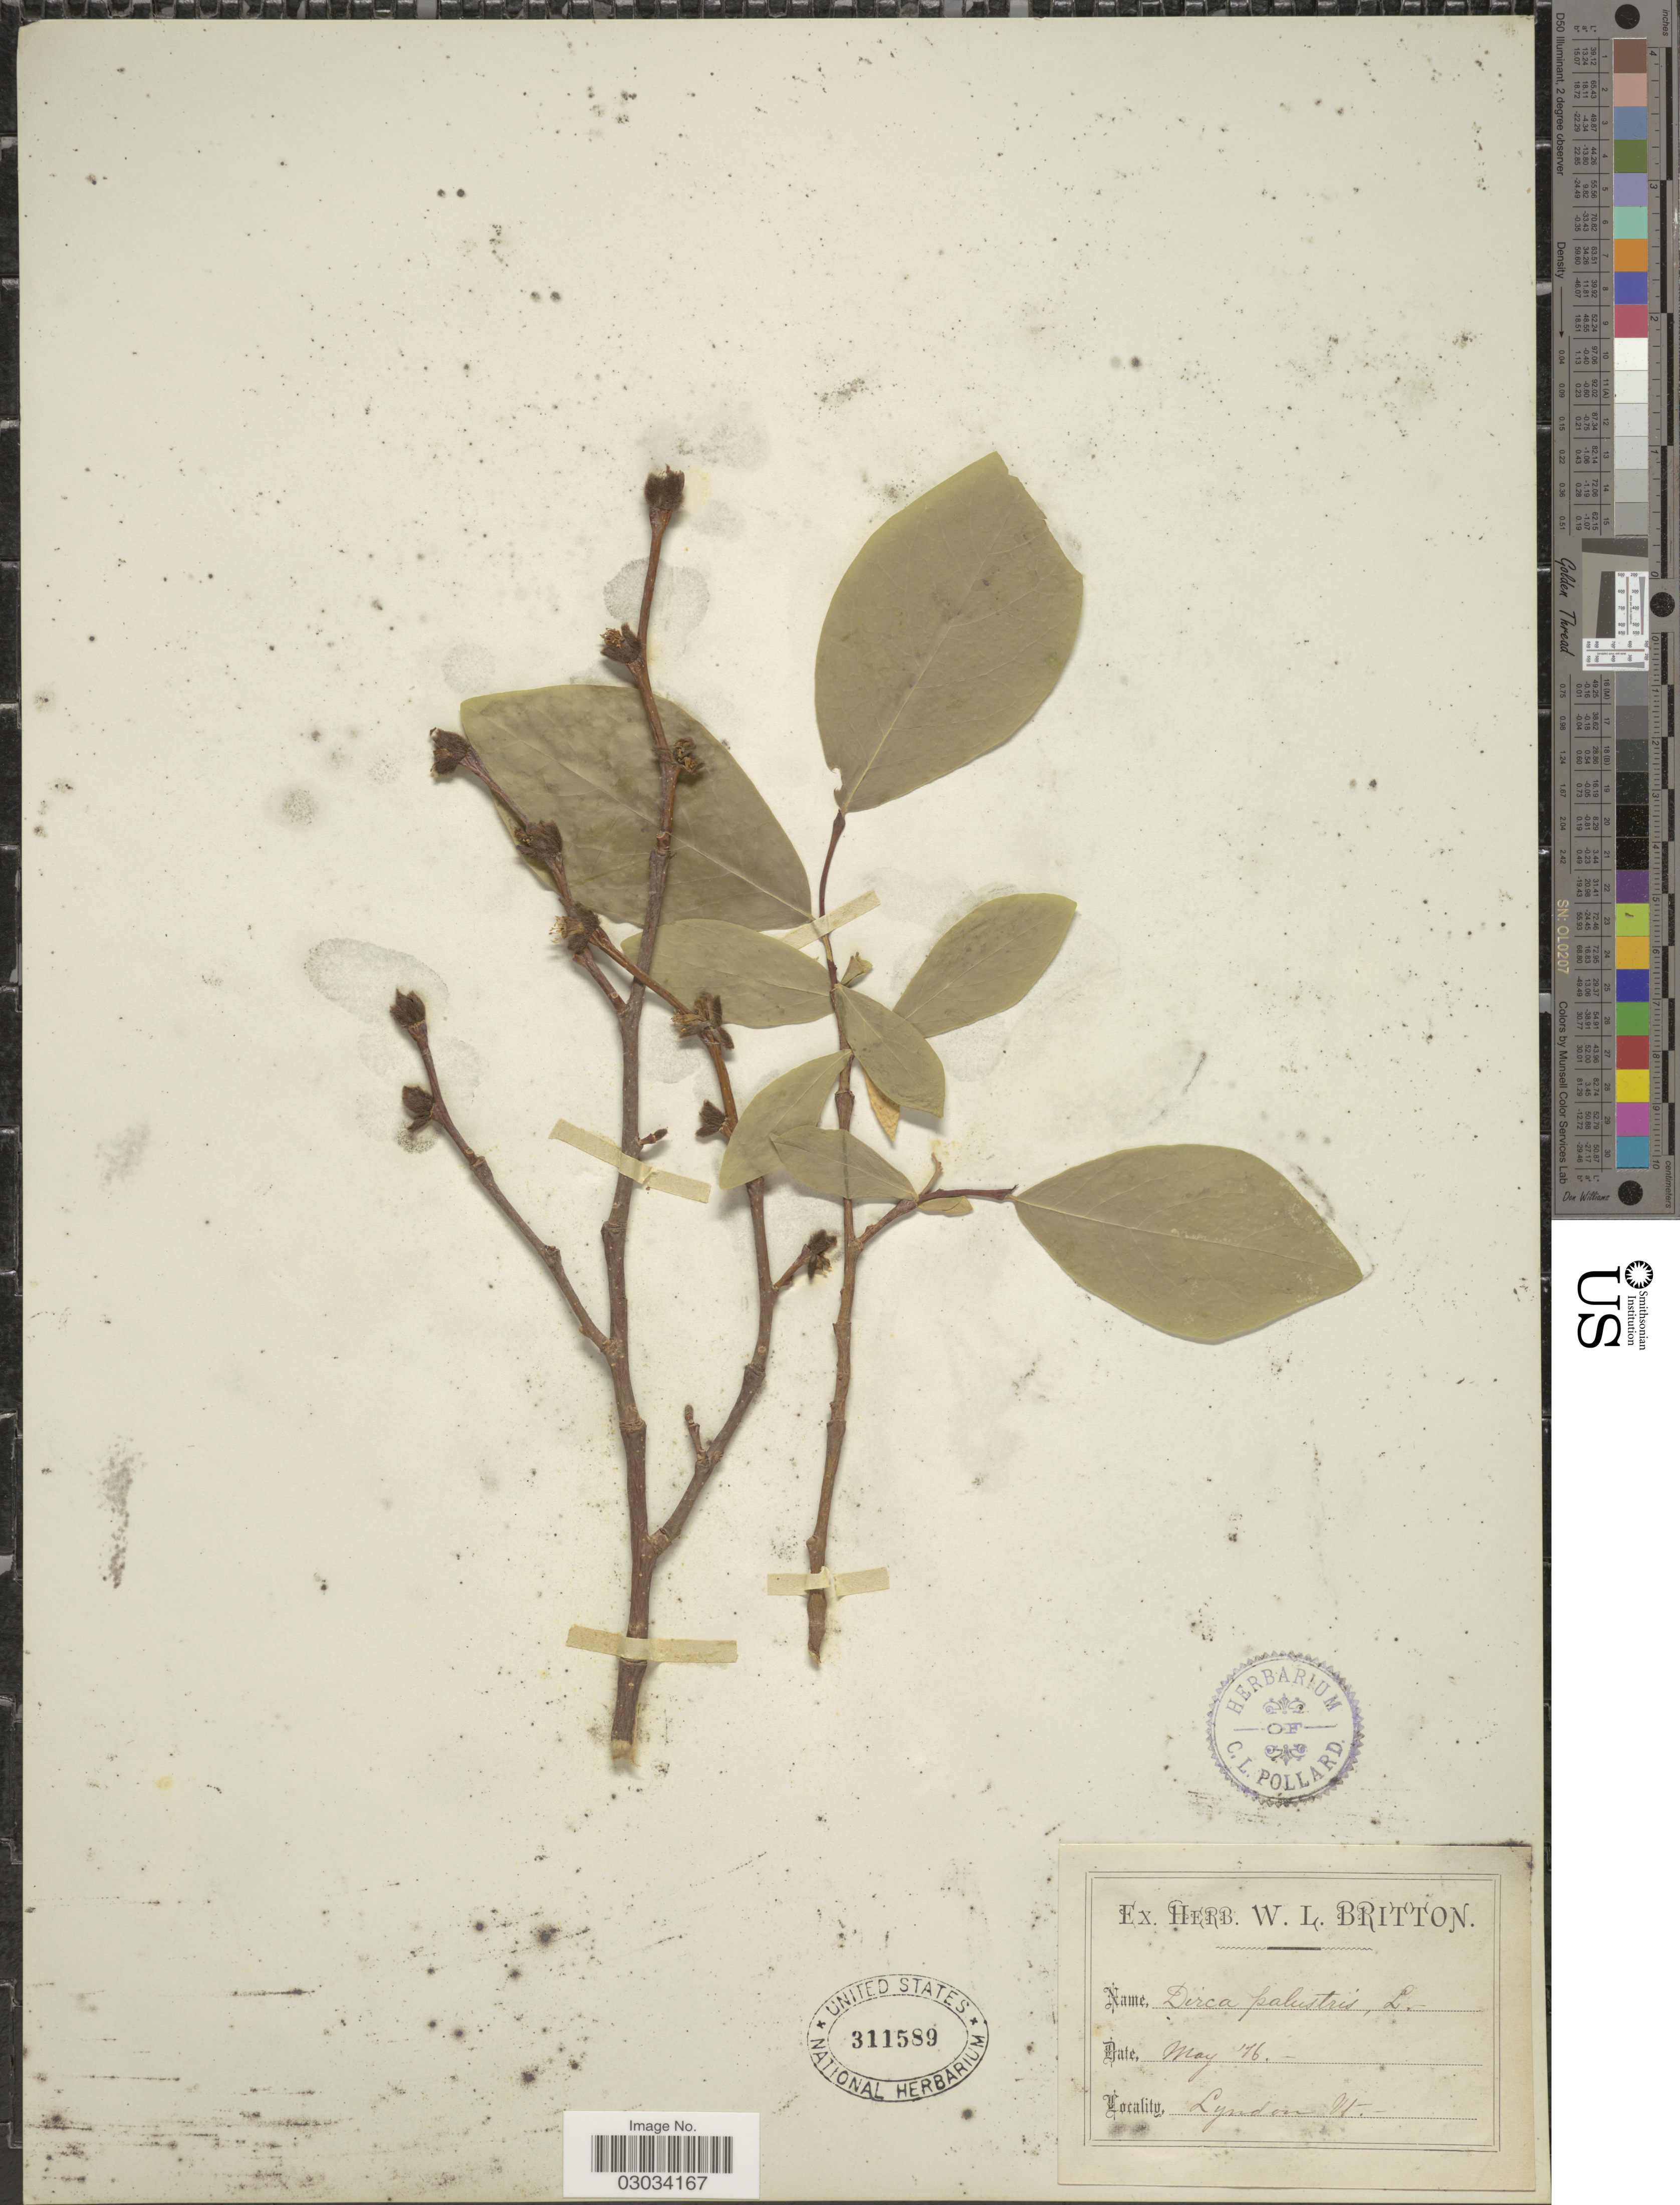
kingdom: Plantae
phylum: Tracheophyta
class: Magnoliopsida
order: Malvales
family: Thymelaeaceae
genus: Dirca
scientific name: Dirca palustris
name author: L.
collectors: Ex herb. W. L. Britton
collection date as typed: Transcribed d/m/y: /5/76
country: United States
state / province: Vermont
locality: Lyndon.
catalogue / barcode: US 311589